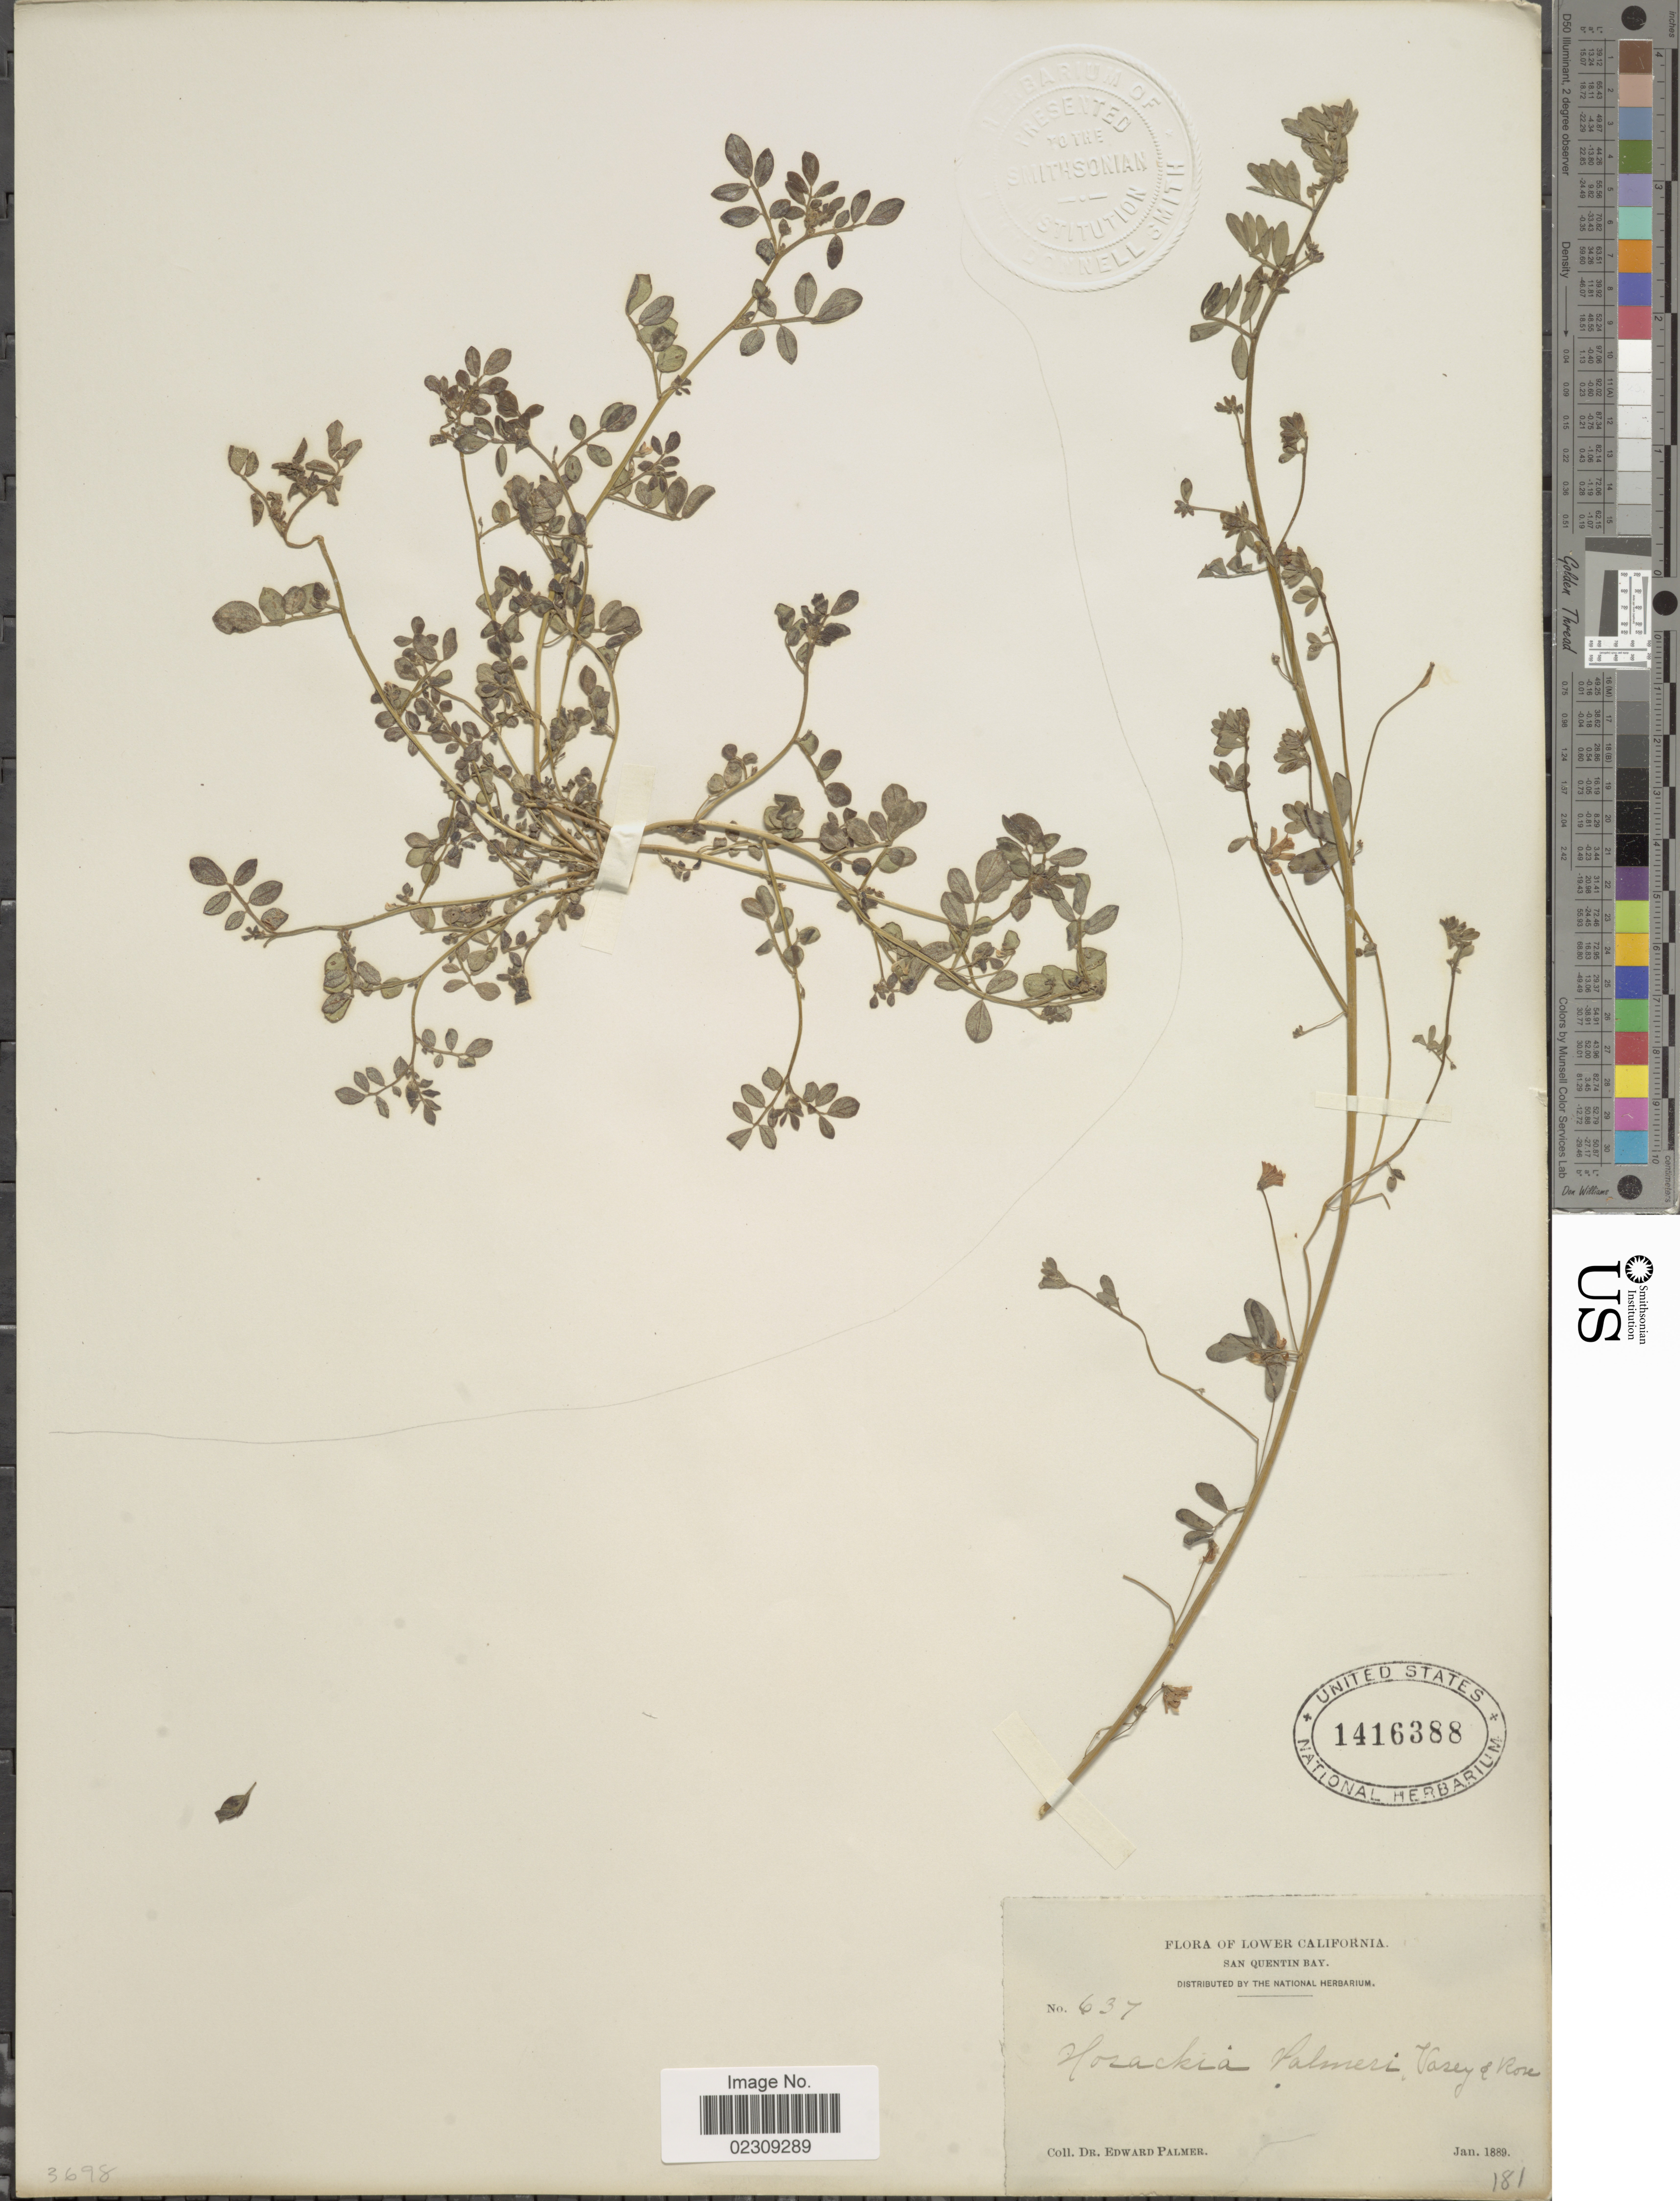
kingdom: Plantae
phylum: Tracheophyta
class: Magnoliopsida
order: Fabales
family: Fabaceae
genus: Hosackia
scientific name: Hosackia palmeri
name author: Vasey & Rose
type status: Holotype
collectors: E. Palmer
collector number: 637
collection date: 1889-01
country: Mexico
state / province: Baja California Norte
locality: Lower California, San Quentin Bay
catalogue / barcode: US 1416388